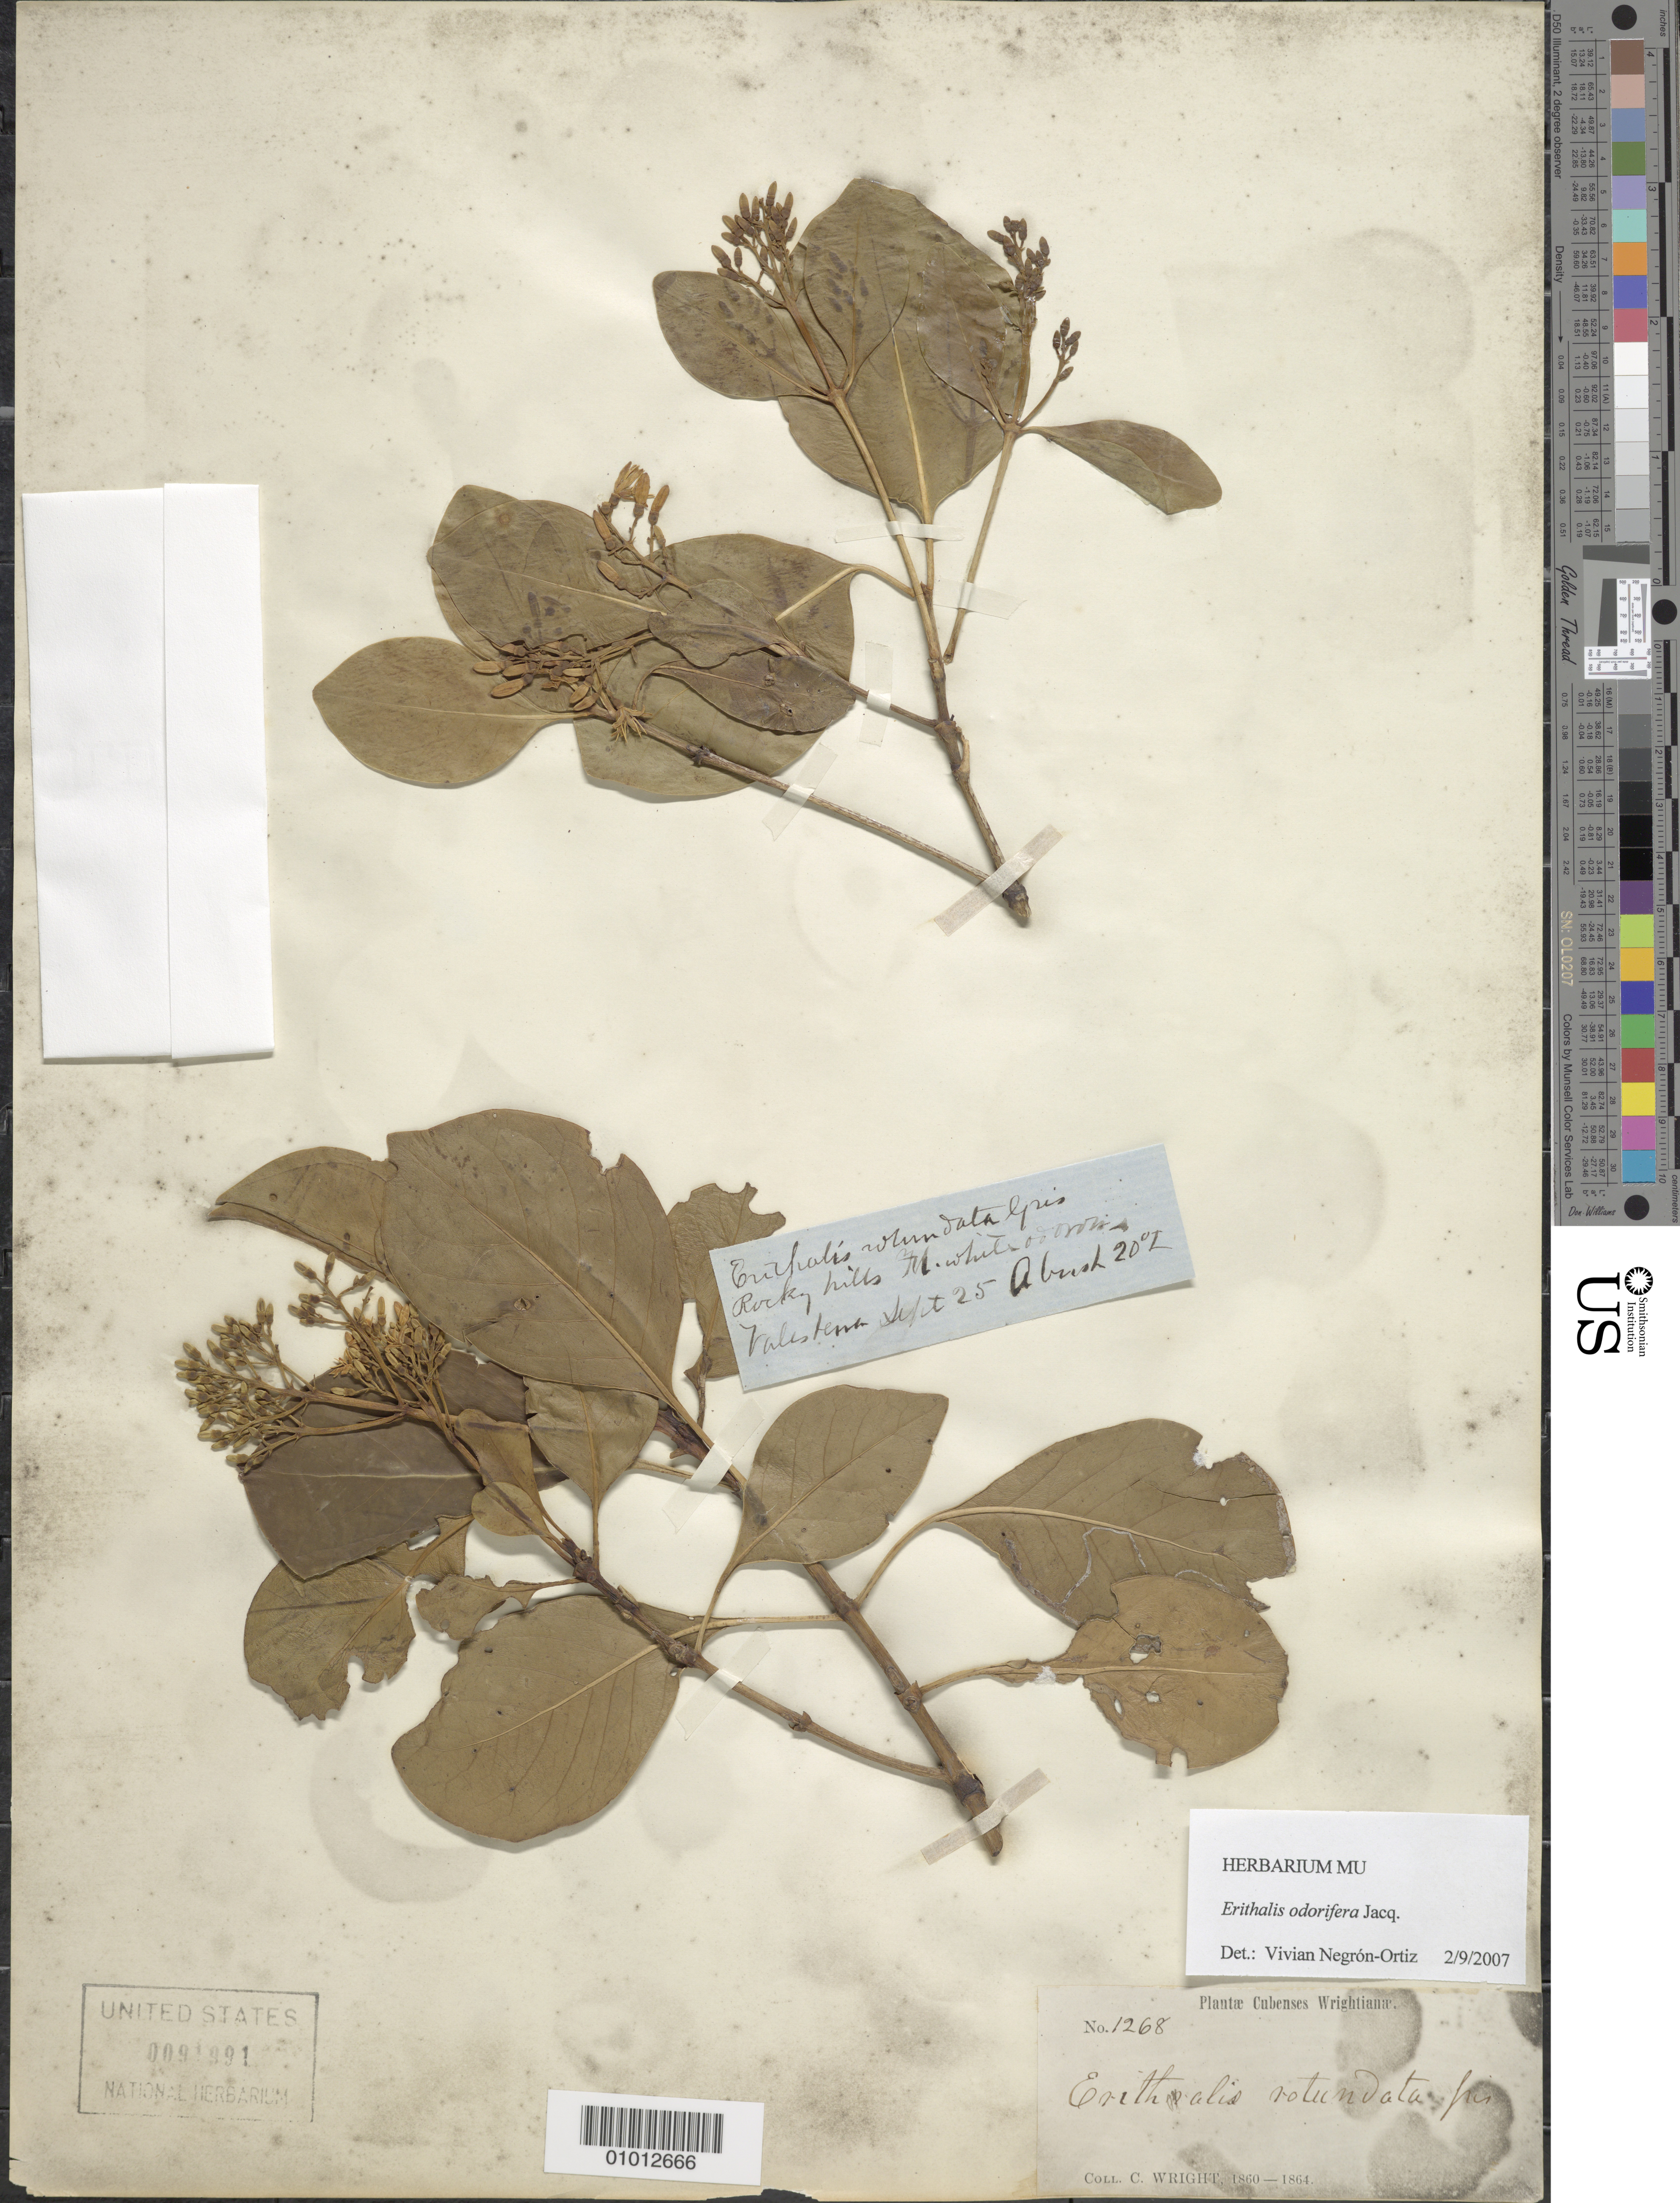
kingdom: Plantae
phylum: Tracheophyta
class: Magnoliopsida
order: Gentianales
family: Rubiaceae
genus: Erithalis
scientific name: Erithalis odorifera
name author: Jacq.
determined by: Negrón-Ortiz, V.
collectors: C. Wright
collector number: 1268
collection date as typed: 1860 to -- --- 1864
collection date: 1860/1864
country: Cuba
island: Cuba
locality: Valistena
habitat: Rocky hills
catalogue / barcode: US 91991